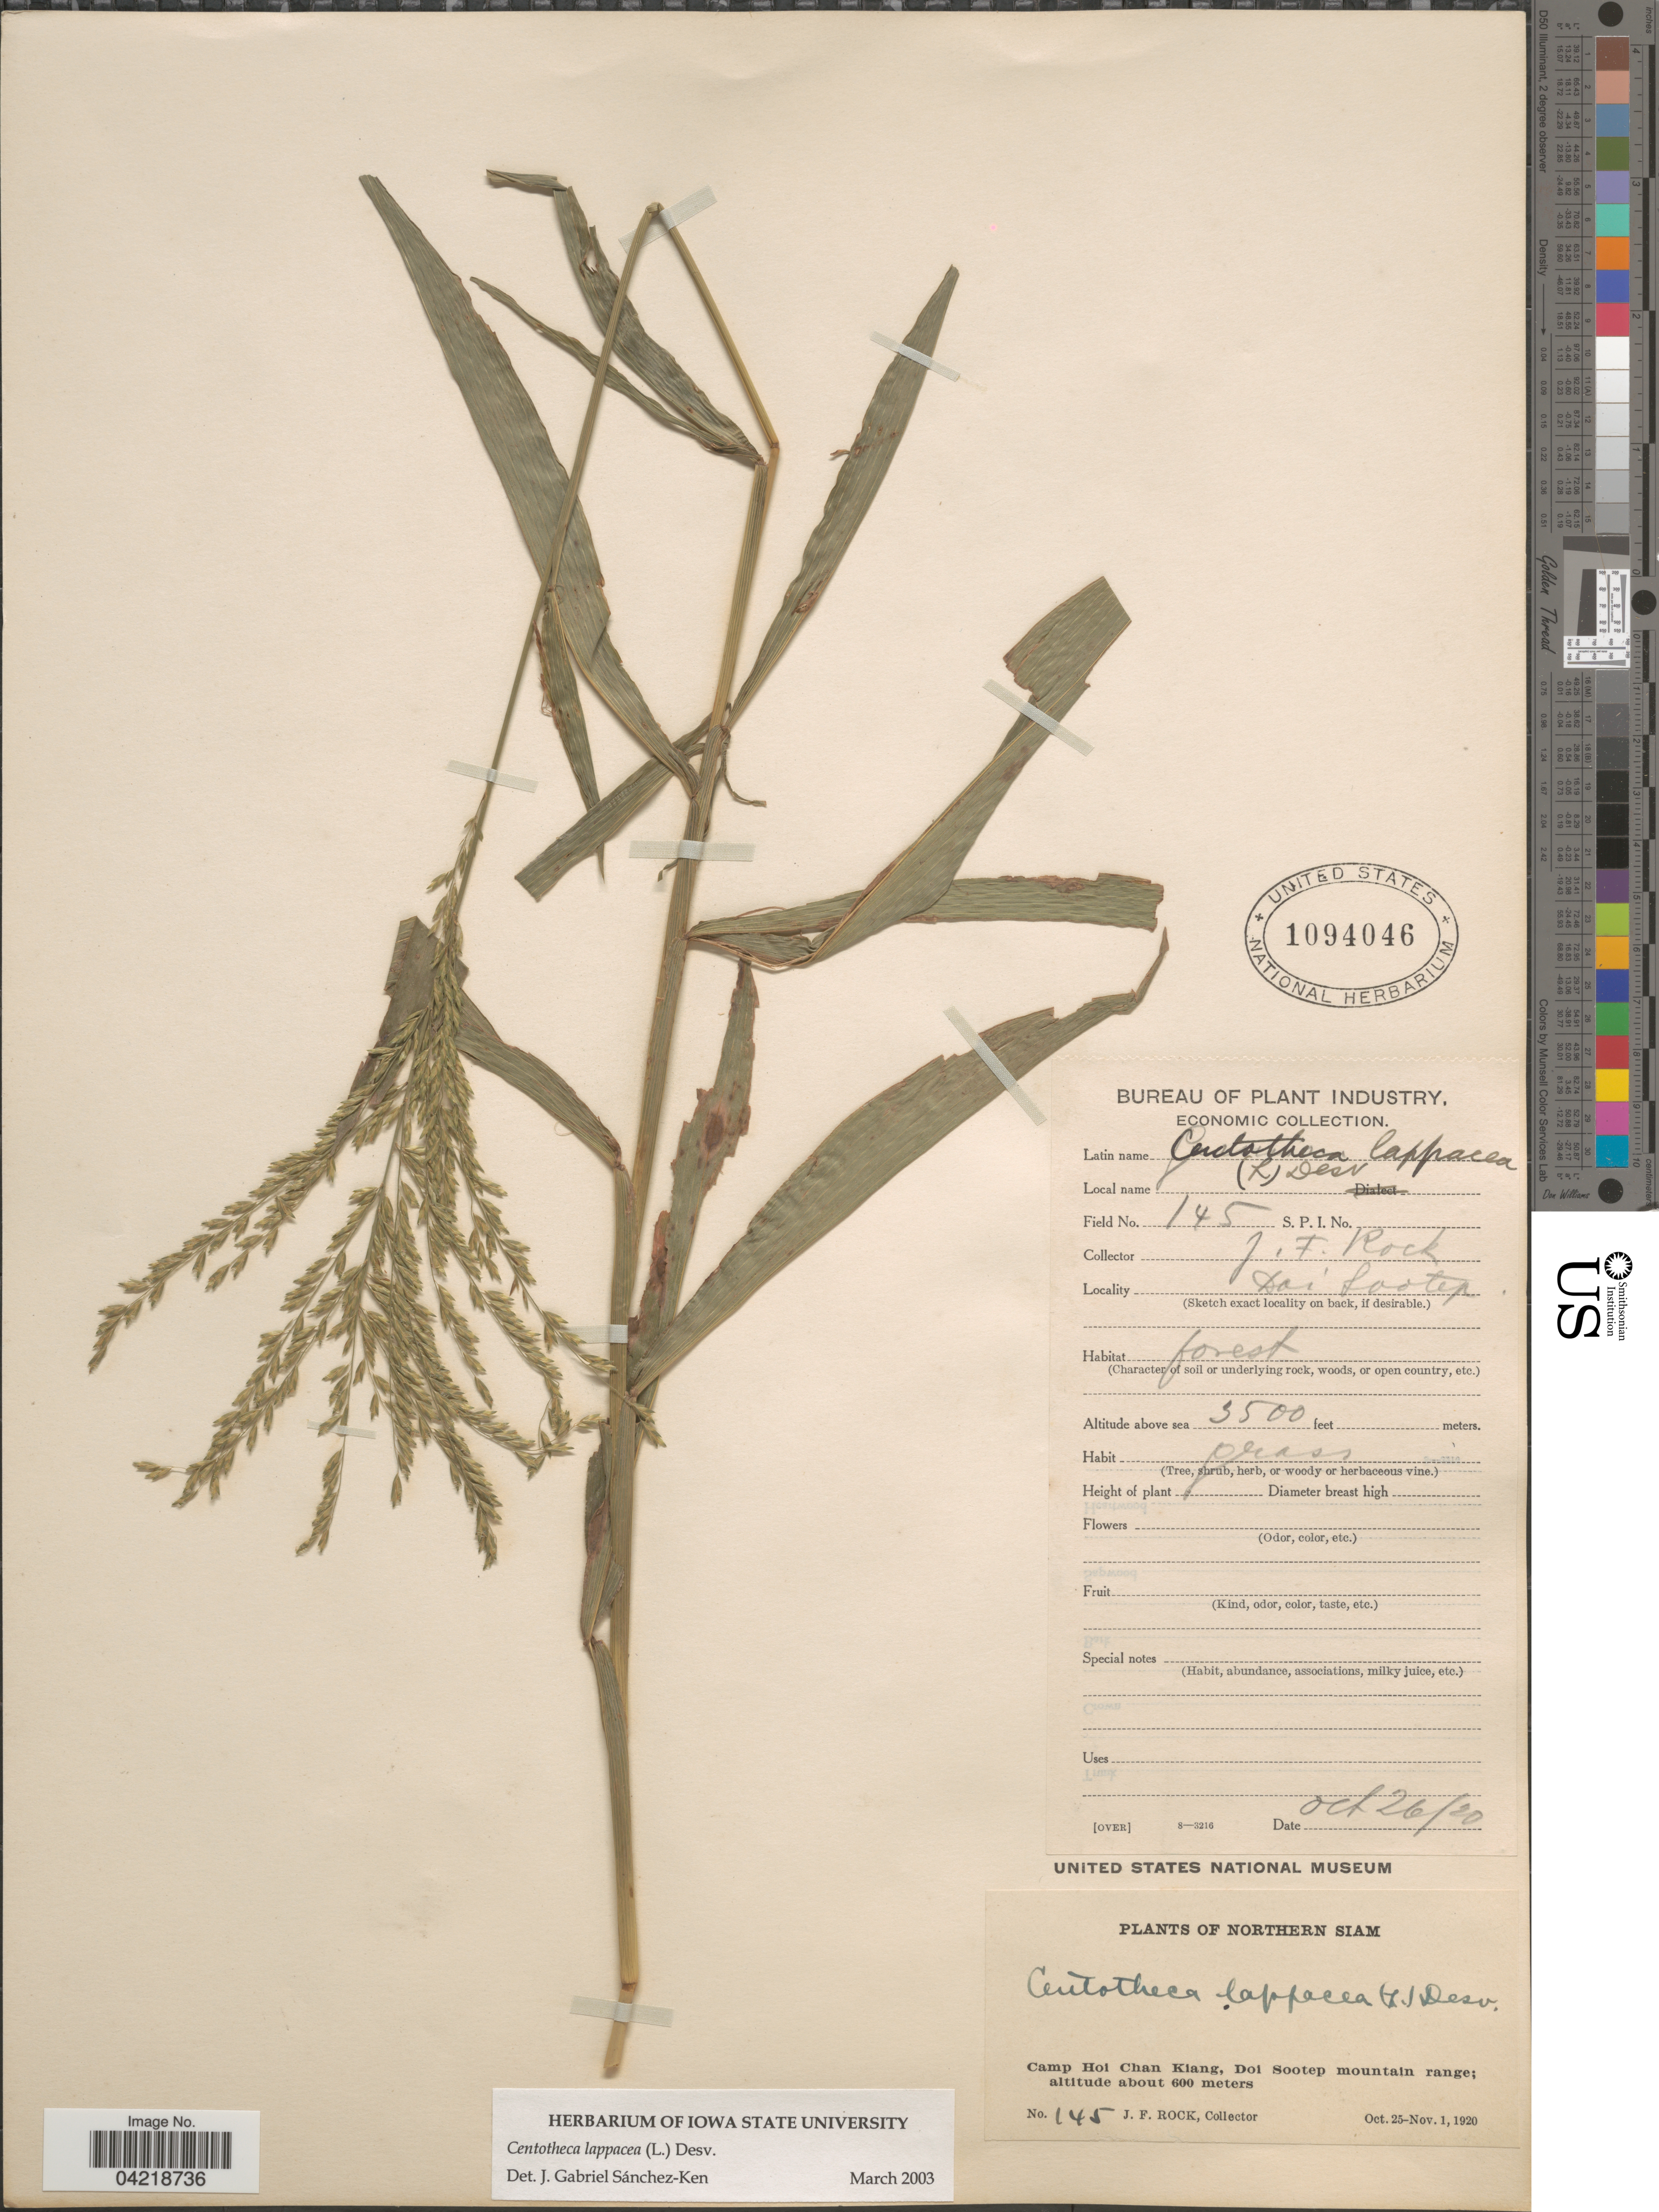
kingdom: Plantae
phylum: Tracheophyta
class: Liliopsida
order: Poales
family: Poaceae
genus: Centotheca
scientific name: Centotheca lappacea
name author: (L.) Desv.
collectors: J. Rock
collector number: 145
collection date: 1920-10-25/1920-11-01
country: Thailand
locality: Northern Siam. Camp Hoi Chan Kiang, Doi Sootep mountain range.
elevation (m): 600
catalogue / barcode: US 1094046